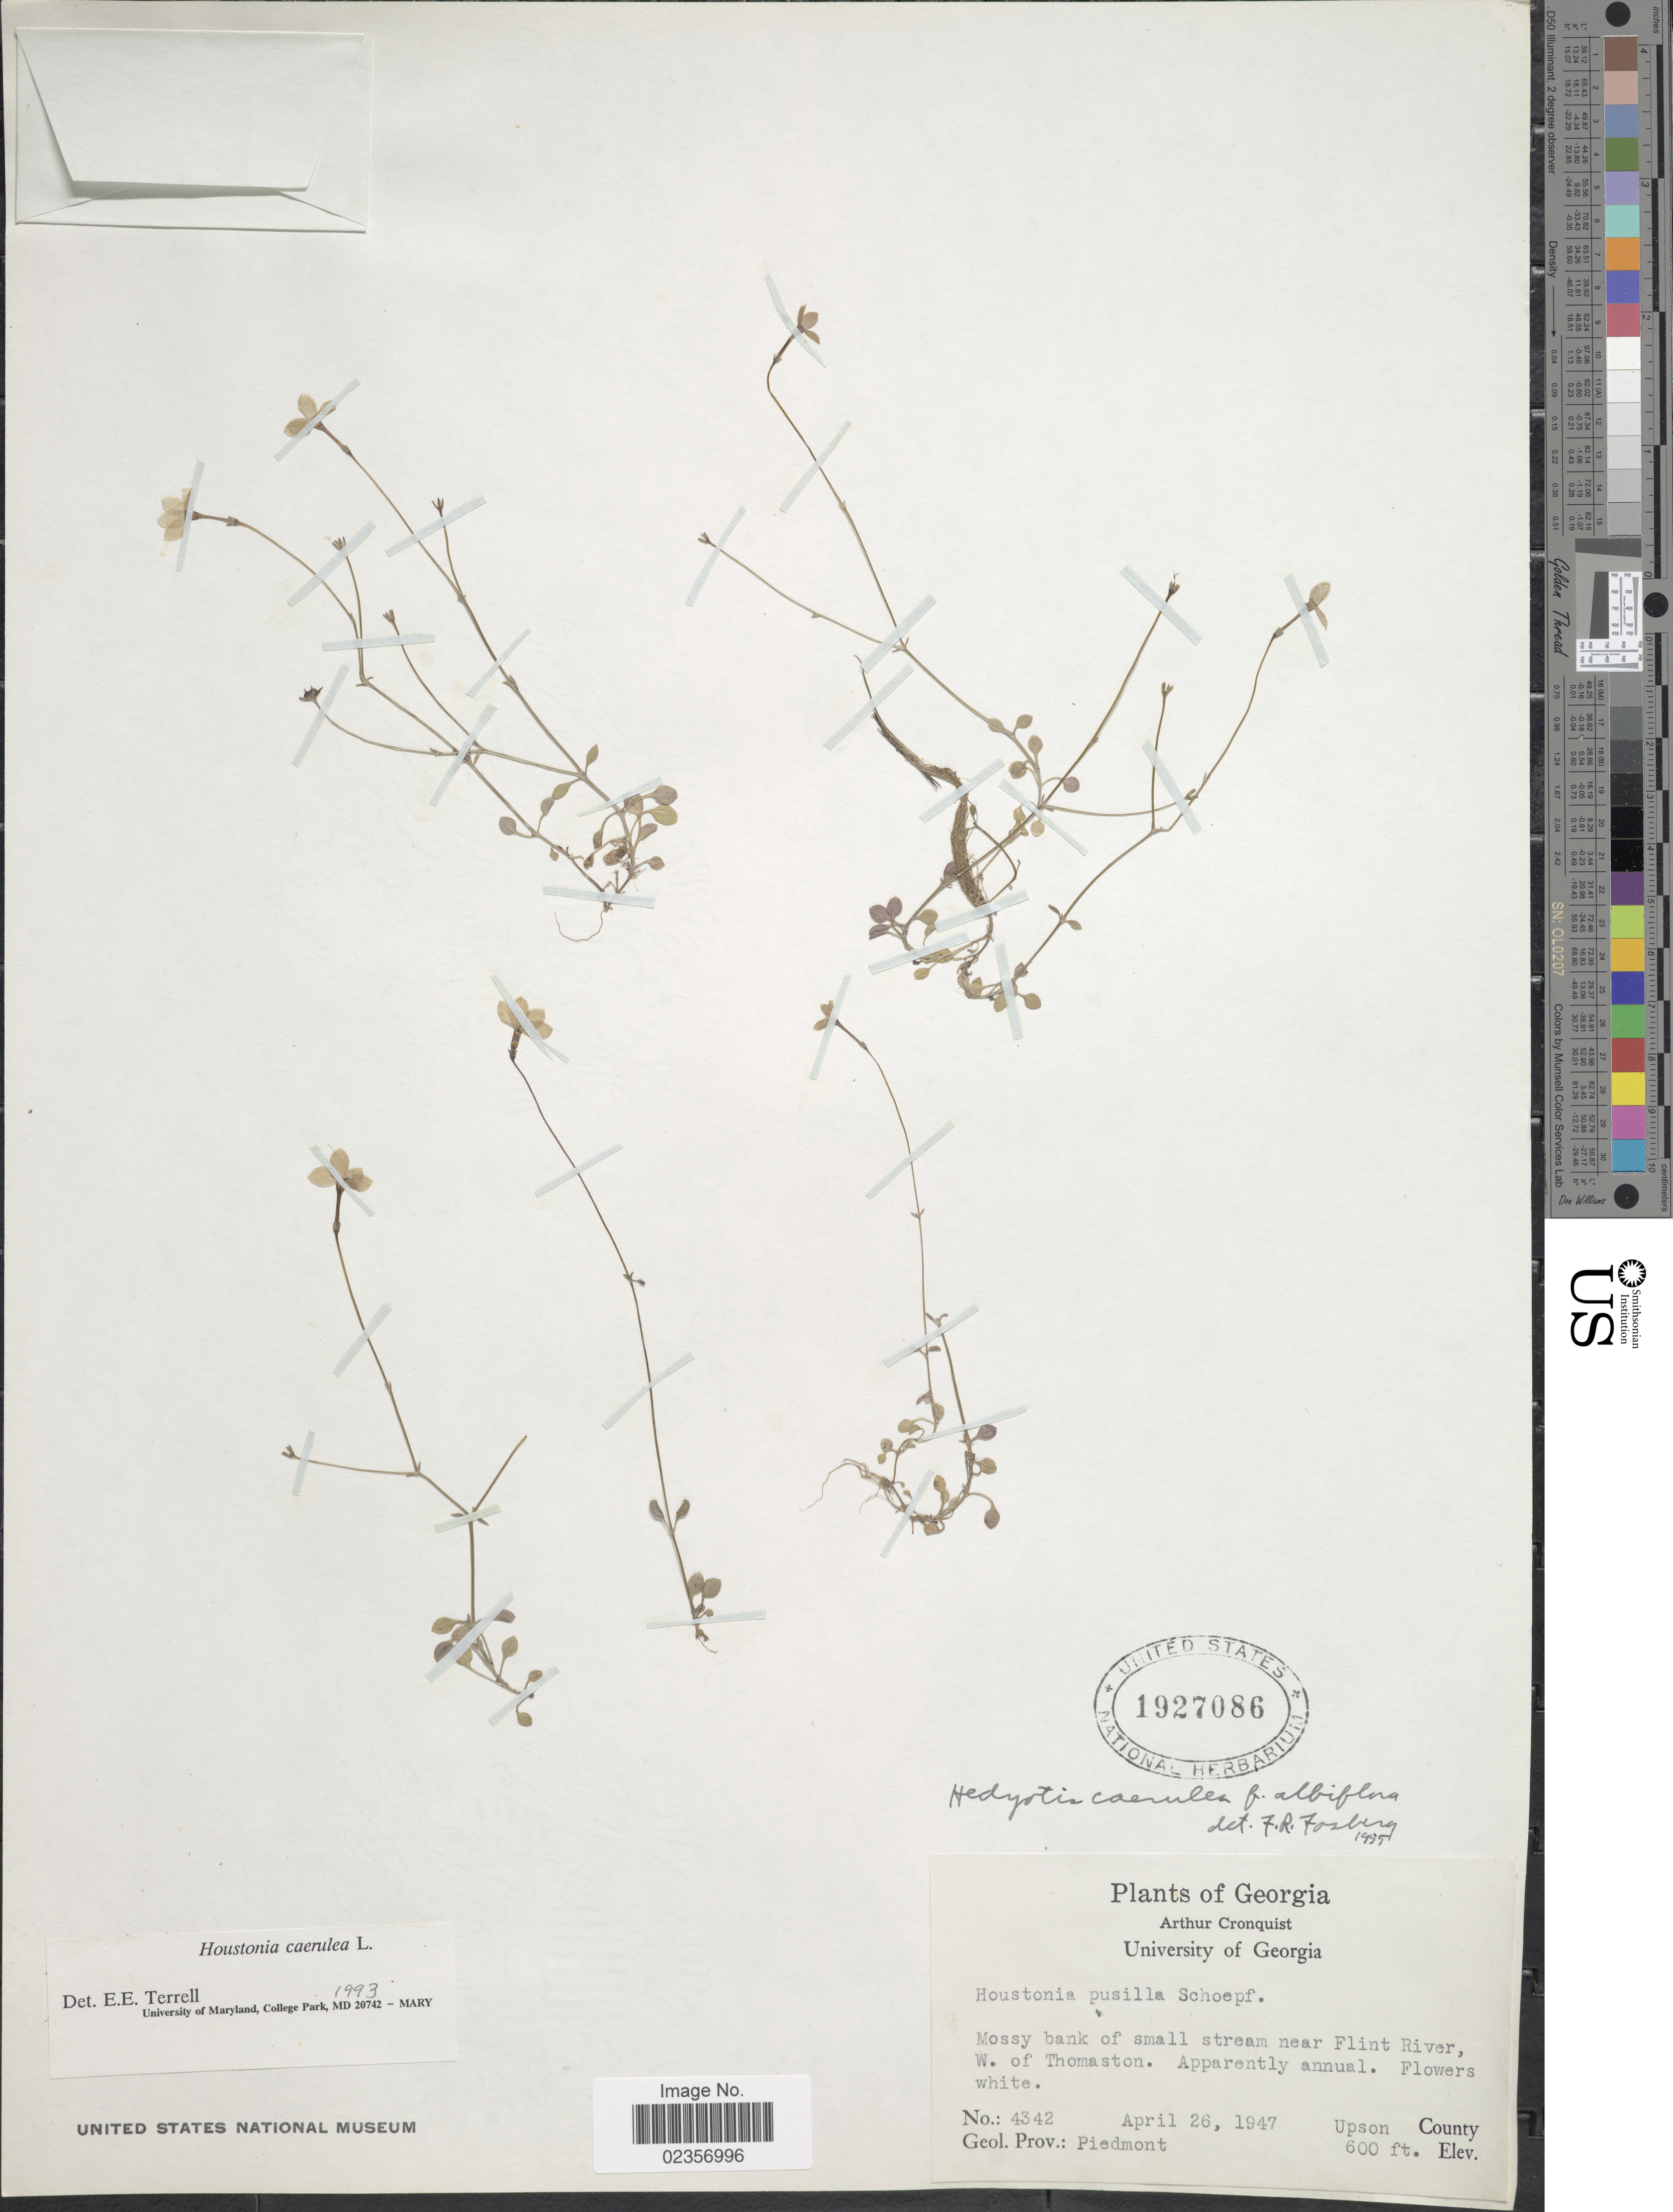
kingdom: Plantae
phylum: Tracheophyta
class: Magnoliopsida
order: Gentianales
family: Rubiaceae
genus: Houstonia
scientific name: Houstonia caerulea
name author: L.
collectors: A. J. Cronquist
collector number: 4342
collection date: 1947-04-26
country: United States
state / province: Georgia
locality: Mossy bank of small stream near Flint River, W. of Thomaston, Upson County, Geol. Prov.: Piedmont.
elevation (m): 183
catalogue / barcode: US 1927086